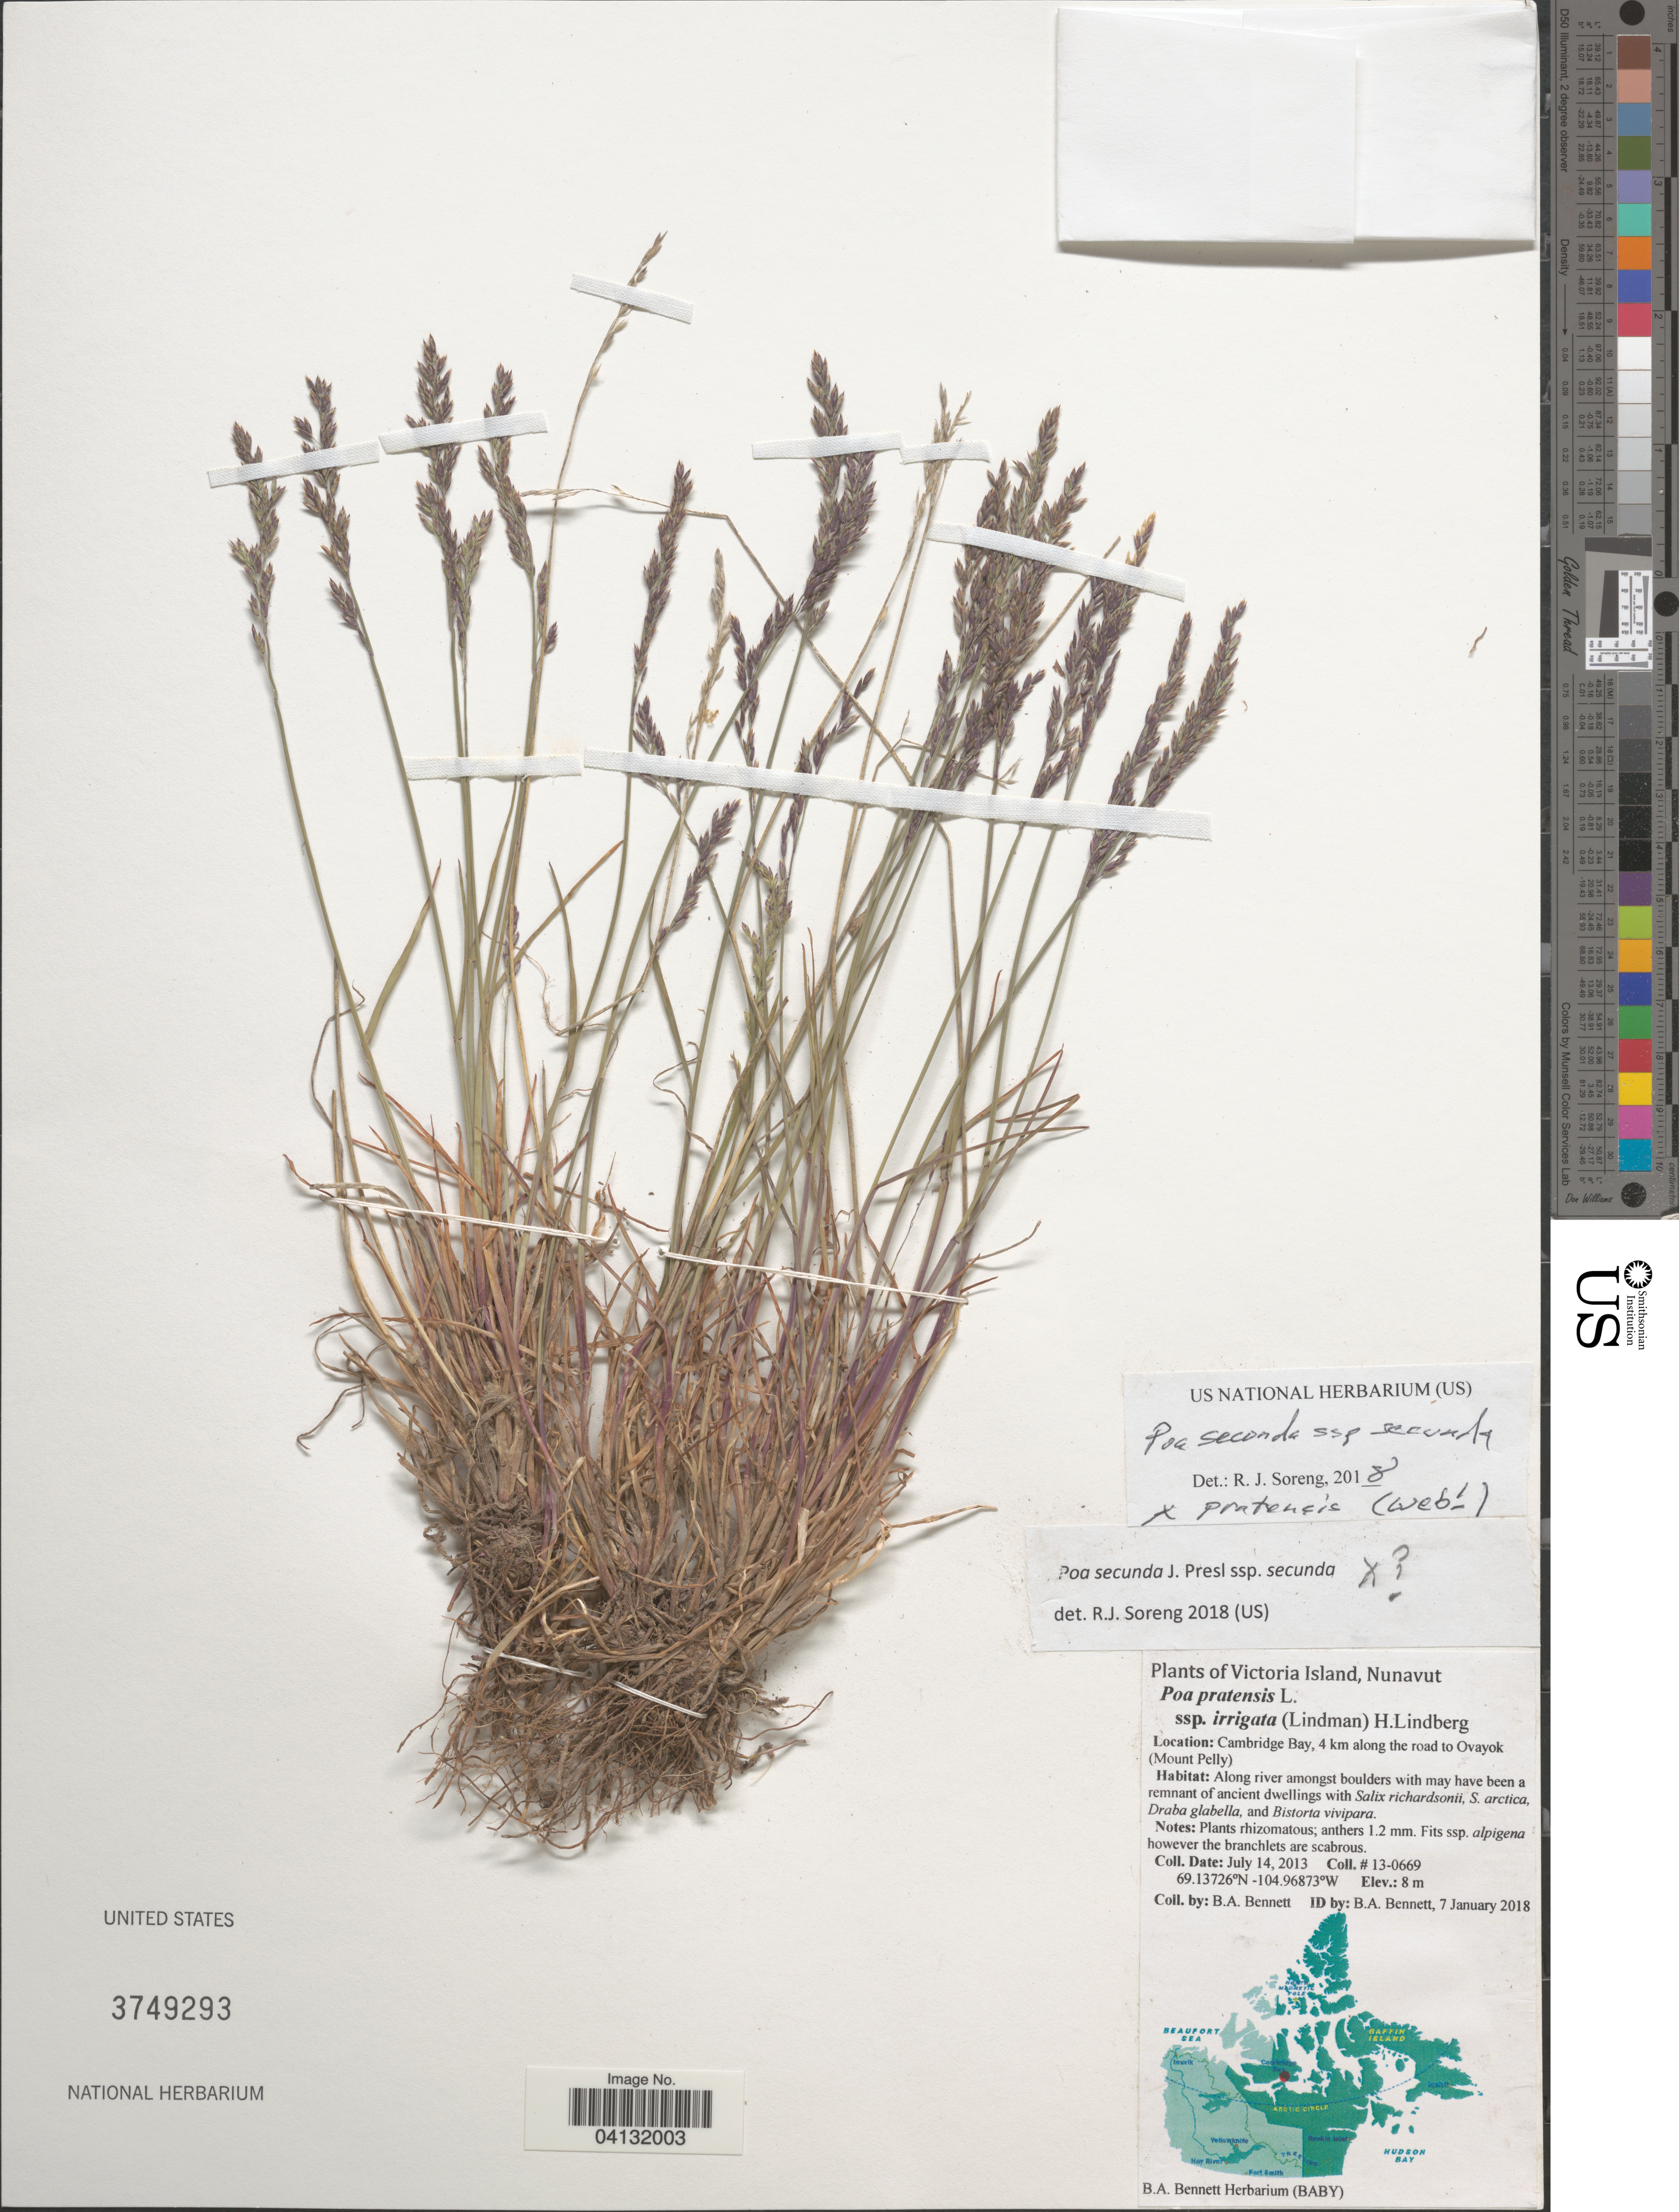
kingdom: Plantae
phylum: Tracheophyta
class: Liliopsida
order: Poales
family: Poaceae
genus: Poa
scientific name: Poa secunda subsp. secunda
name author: J. Presl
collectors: B. A. Bennett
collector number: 13-0669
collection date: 2013-07-14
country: Canada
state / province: Nunavut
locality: Victoria Island. Cambridge Bay, 4 km along the road to Ovayok (Mount Pelly).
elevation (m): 8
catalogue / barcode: US 3749293